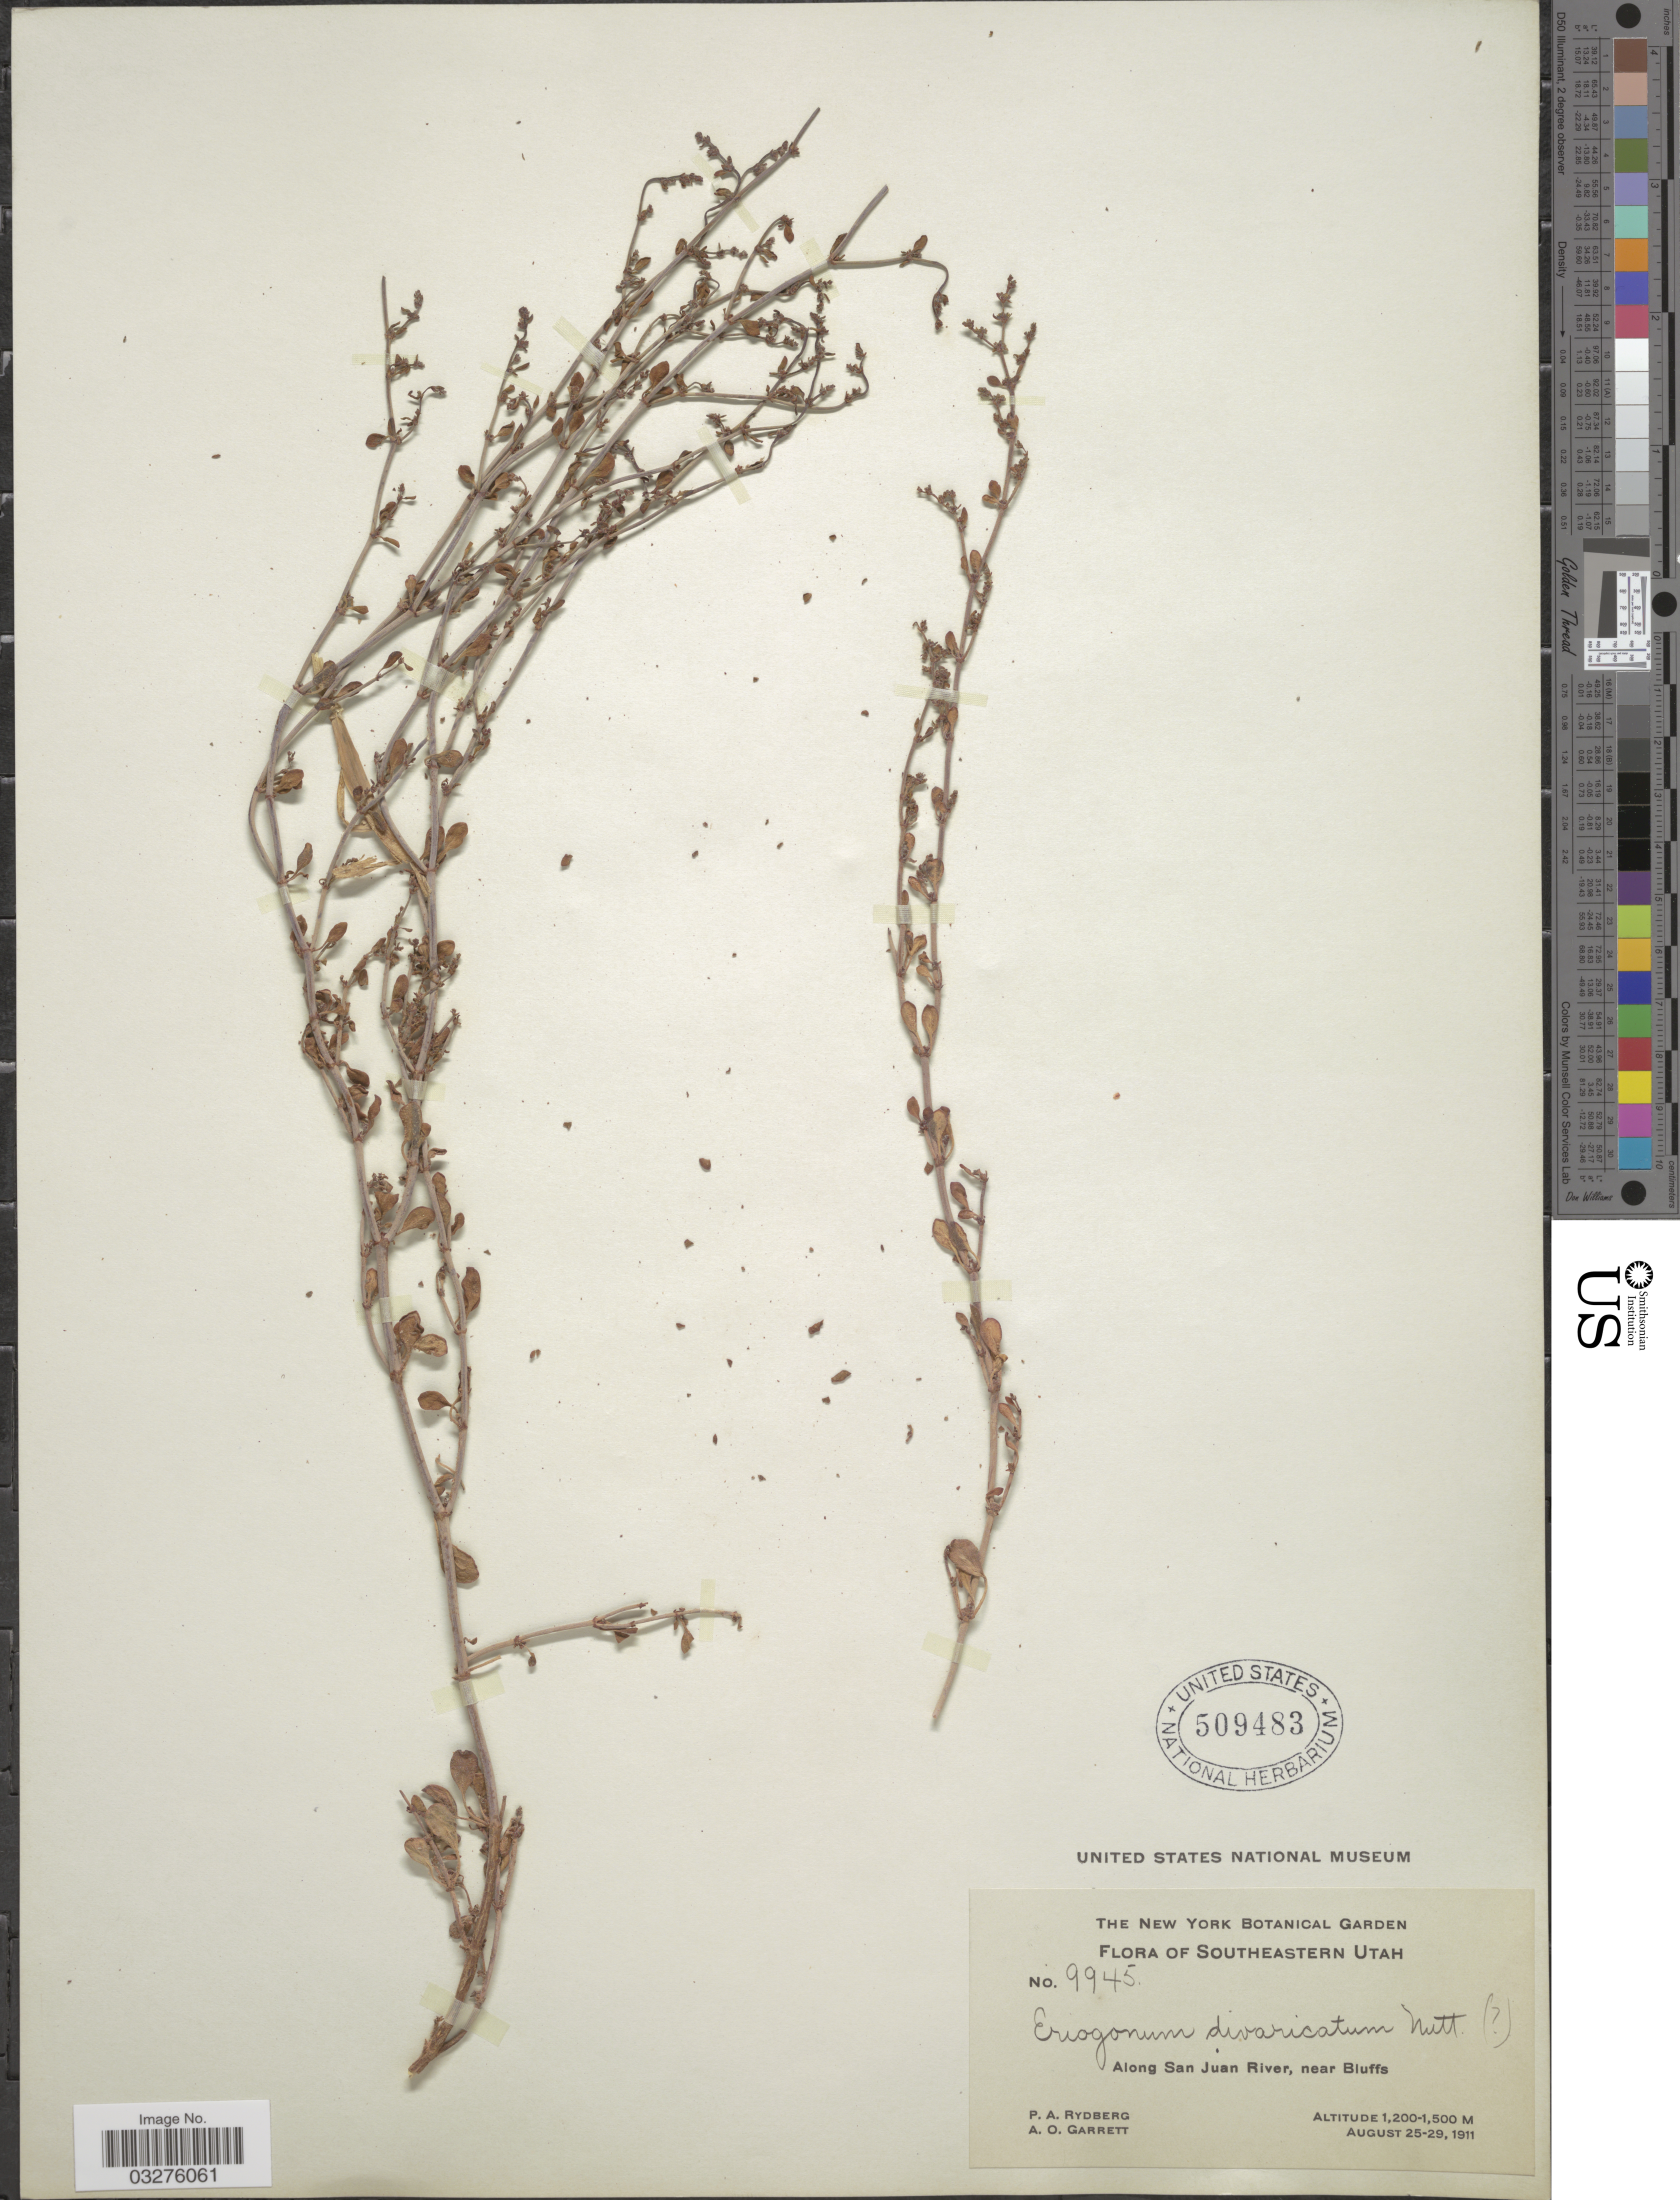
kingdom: Plantae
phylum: Tracheophyta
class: Magnoliopsida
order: Caryophyllales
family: Polygonaceae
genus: Eriogonum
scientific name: Eriogonum divaricatum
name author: Hook.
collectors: P. A. Rydberg & A. O. Garrett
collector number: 9945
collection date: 1911-08-25/1911-08-29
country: United States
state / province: Utah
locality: Southeastern Utah. Along San Juan River, near Bluffs.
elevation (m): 1200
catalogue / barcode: US 509483